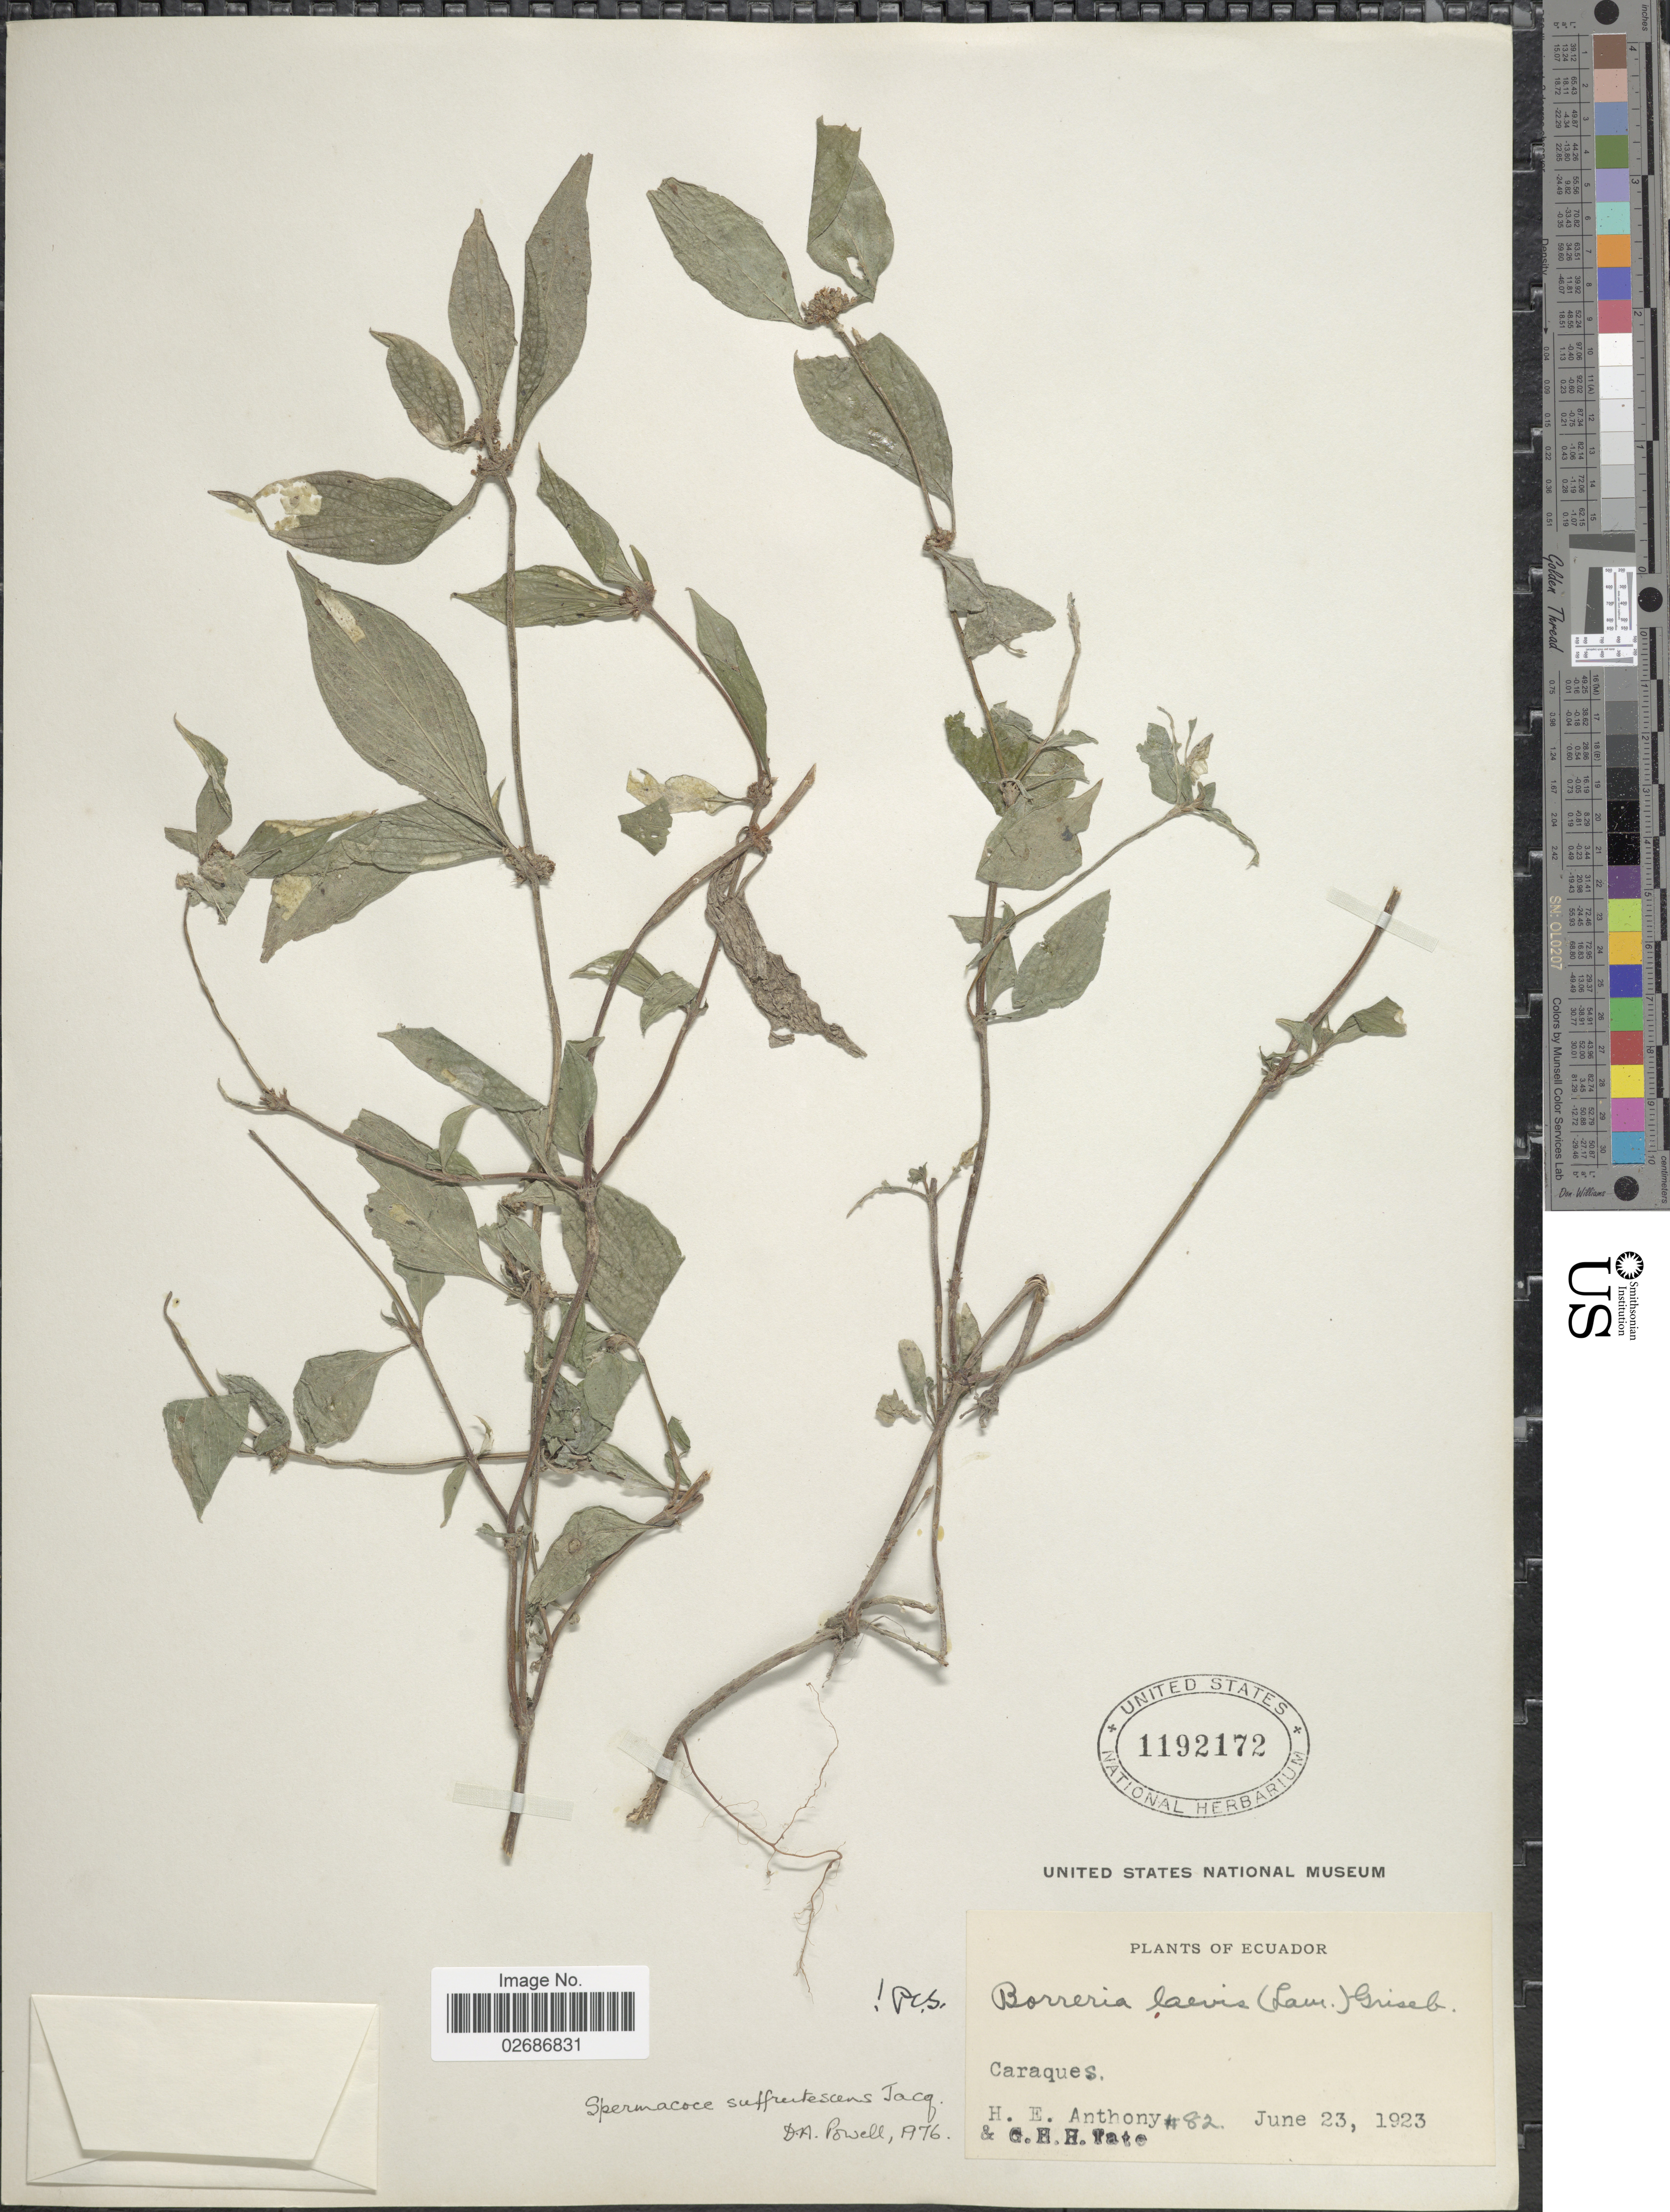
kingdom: Plantae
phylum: Tracheophyta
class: Magnoliopsida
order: Gentianales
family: Rubiaceae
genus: Borreria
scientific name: Borreria remota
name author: (Lam.) Bacigalupo & E.L. Cabral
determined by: Kirkbride, J. H., Jr.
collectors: H. E. Anthony & G. Tate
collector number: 82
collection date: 1923-06-23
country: Ecuador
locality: Caraques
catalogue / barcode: US 1192172